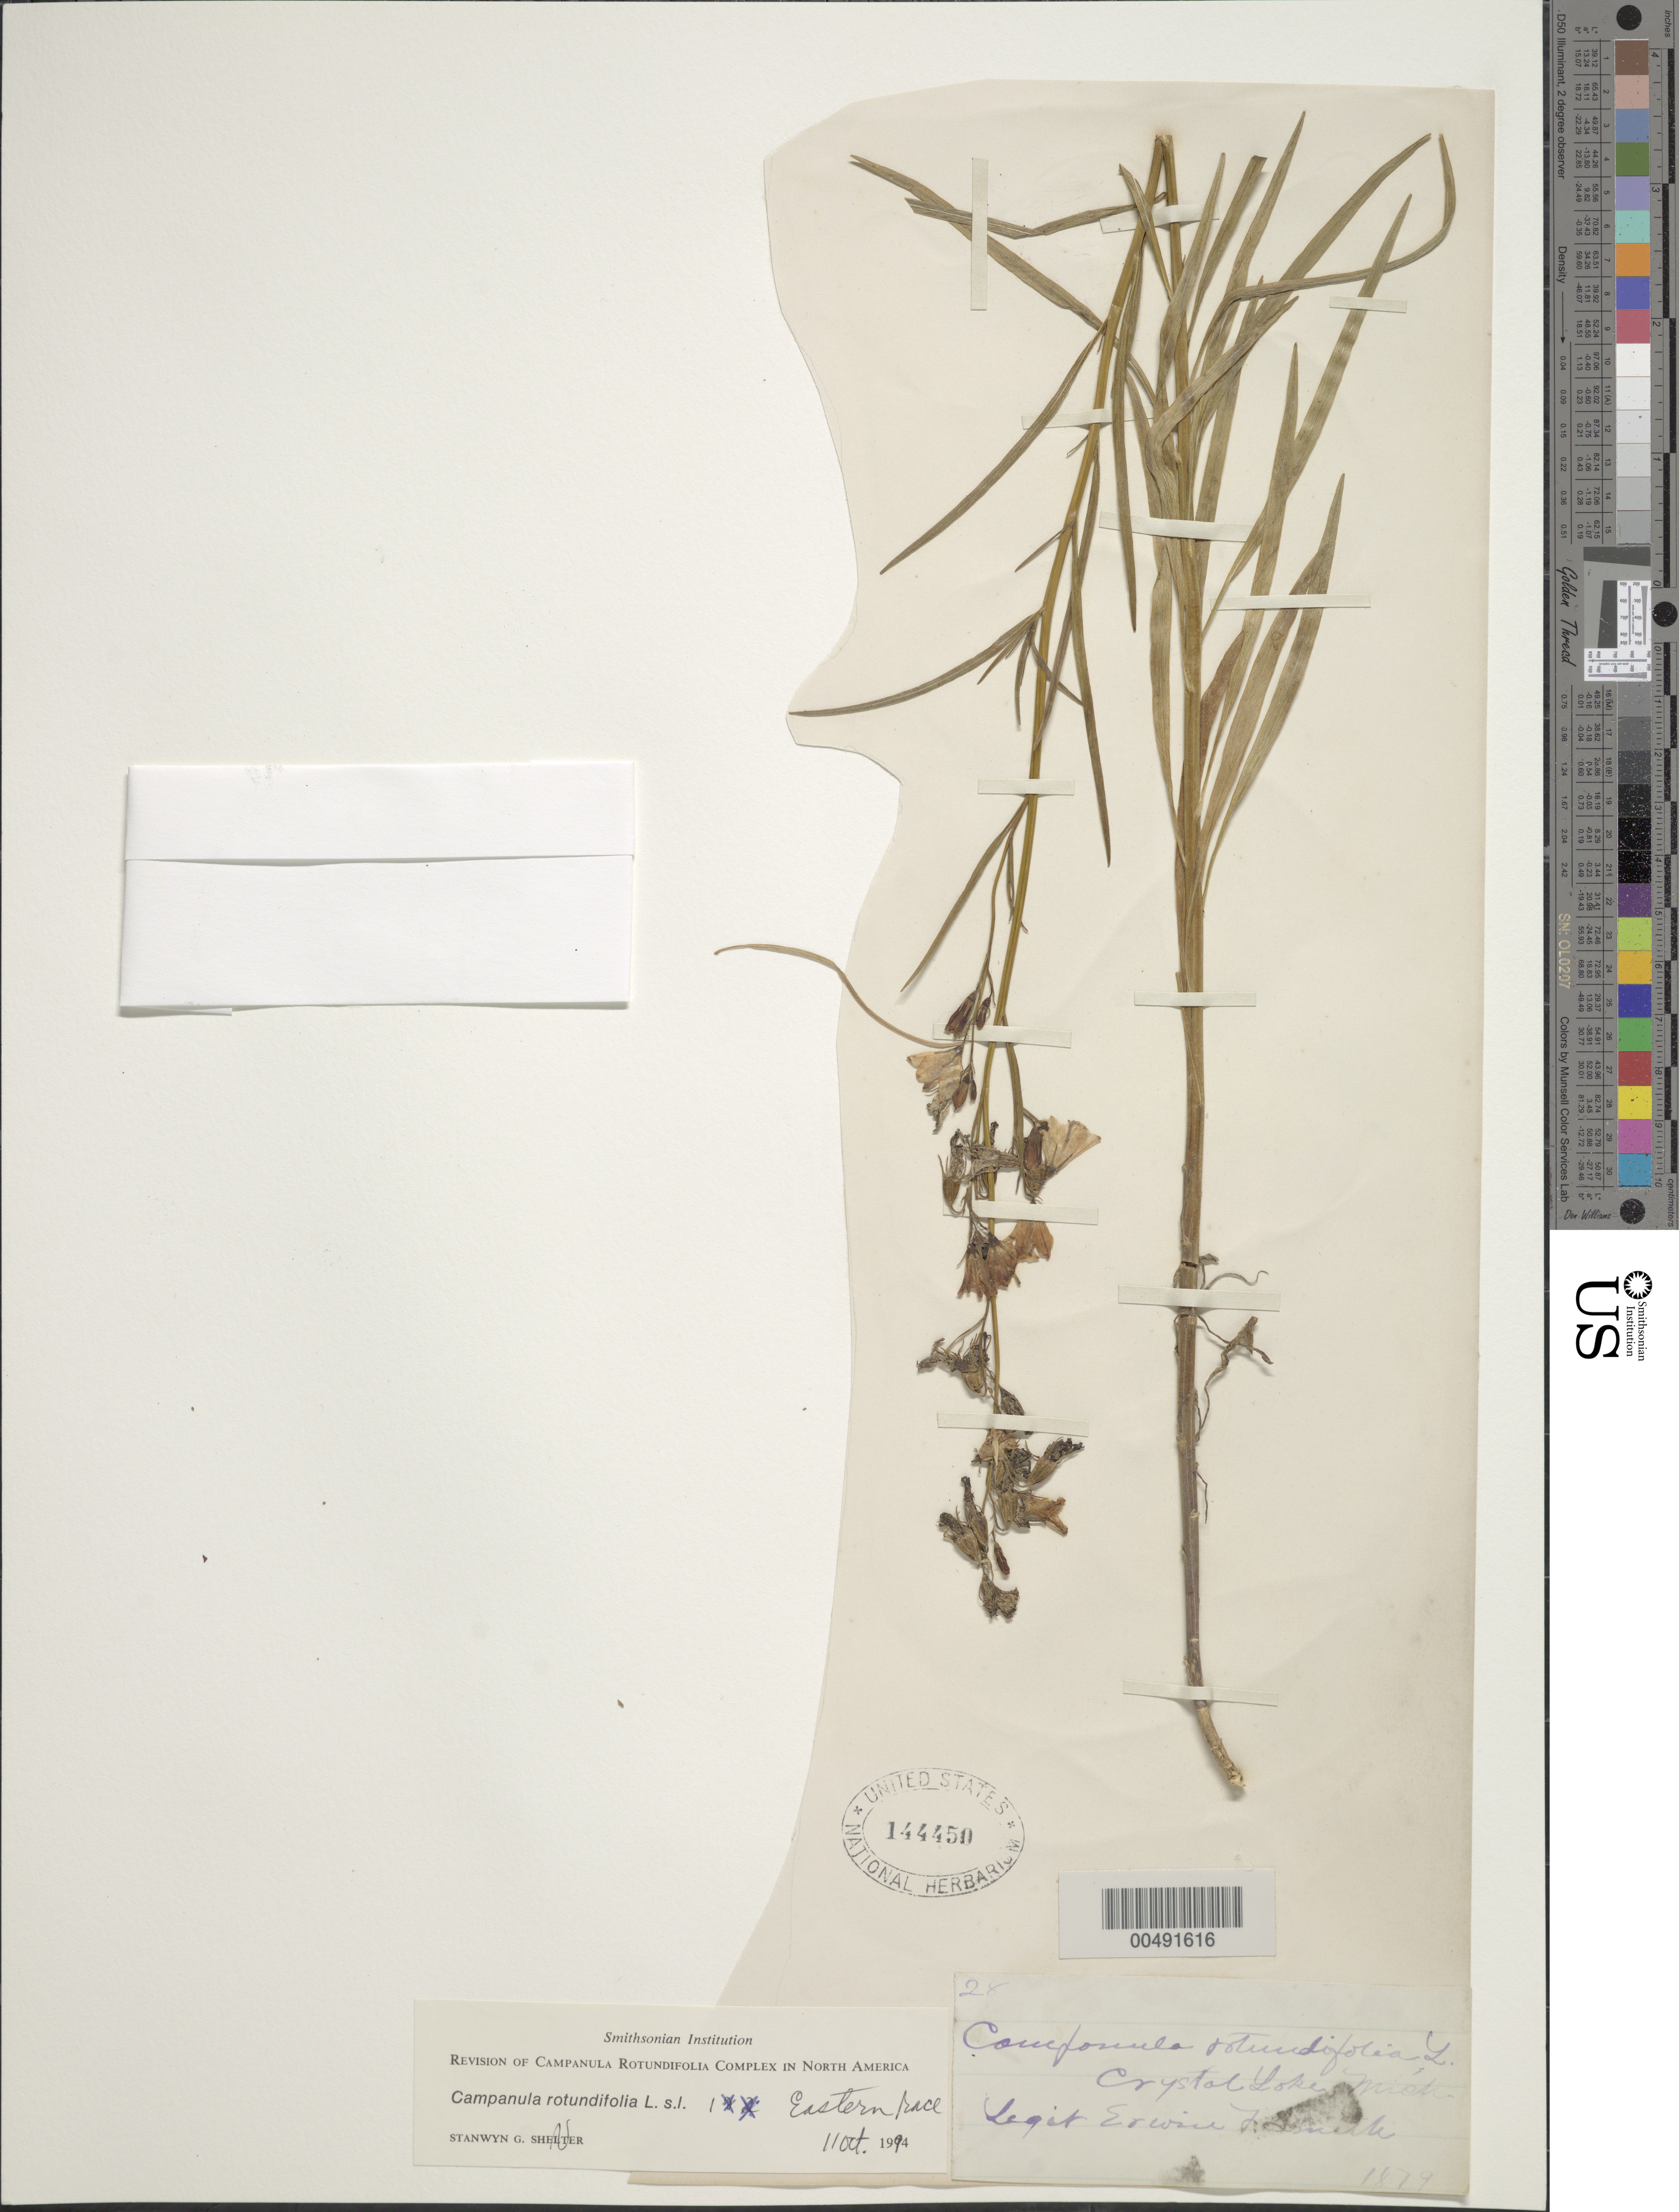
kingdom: Plantae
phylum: Tracheophyta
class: Magnoliopsida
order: Asterales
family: Campanulaceae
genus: Campanula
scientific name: Campanula rotundifolia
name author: L.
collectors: E. F. Smith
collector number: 28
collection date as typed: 1879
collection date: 1879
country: United States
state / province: Michigan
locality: Crystal Lake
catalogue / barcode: US 144450